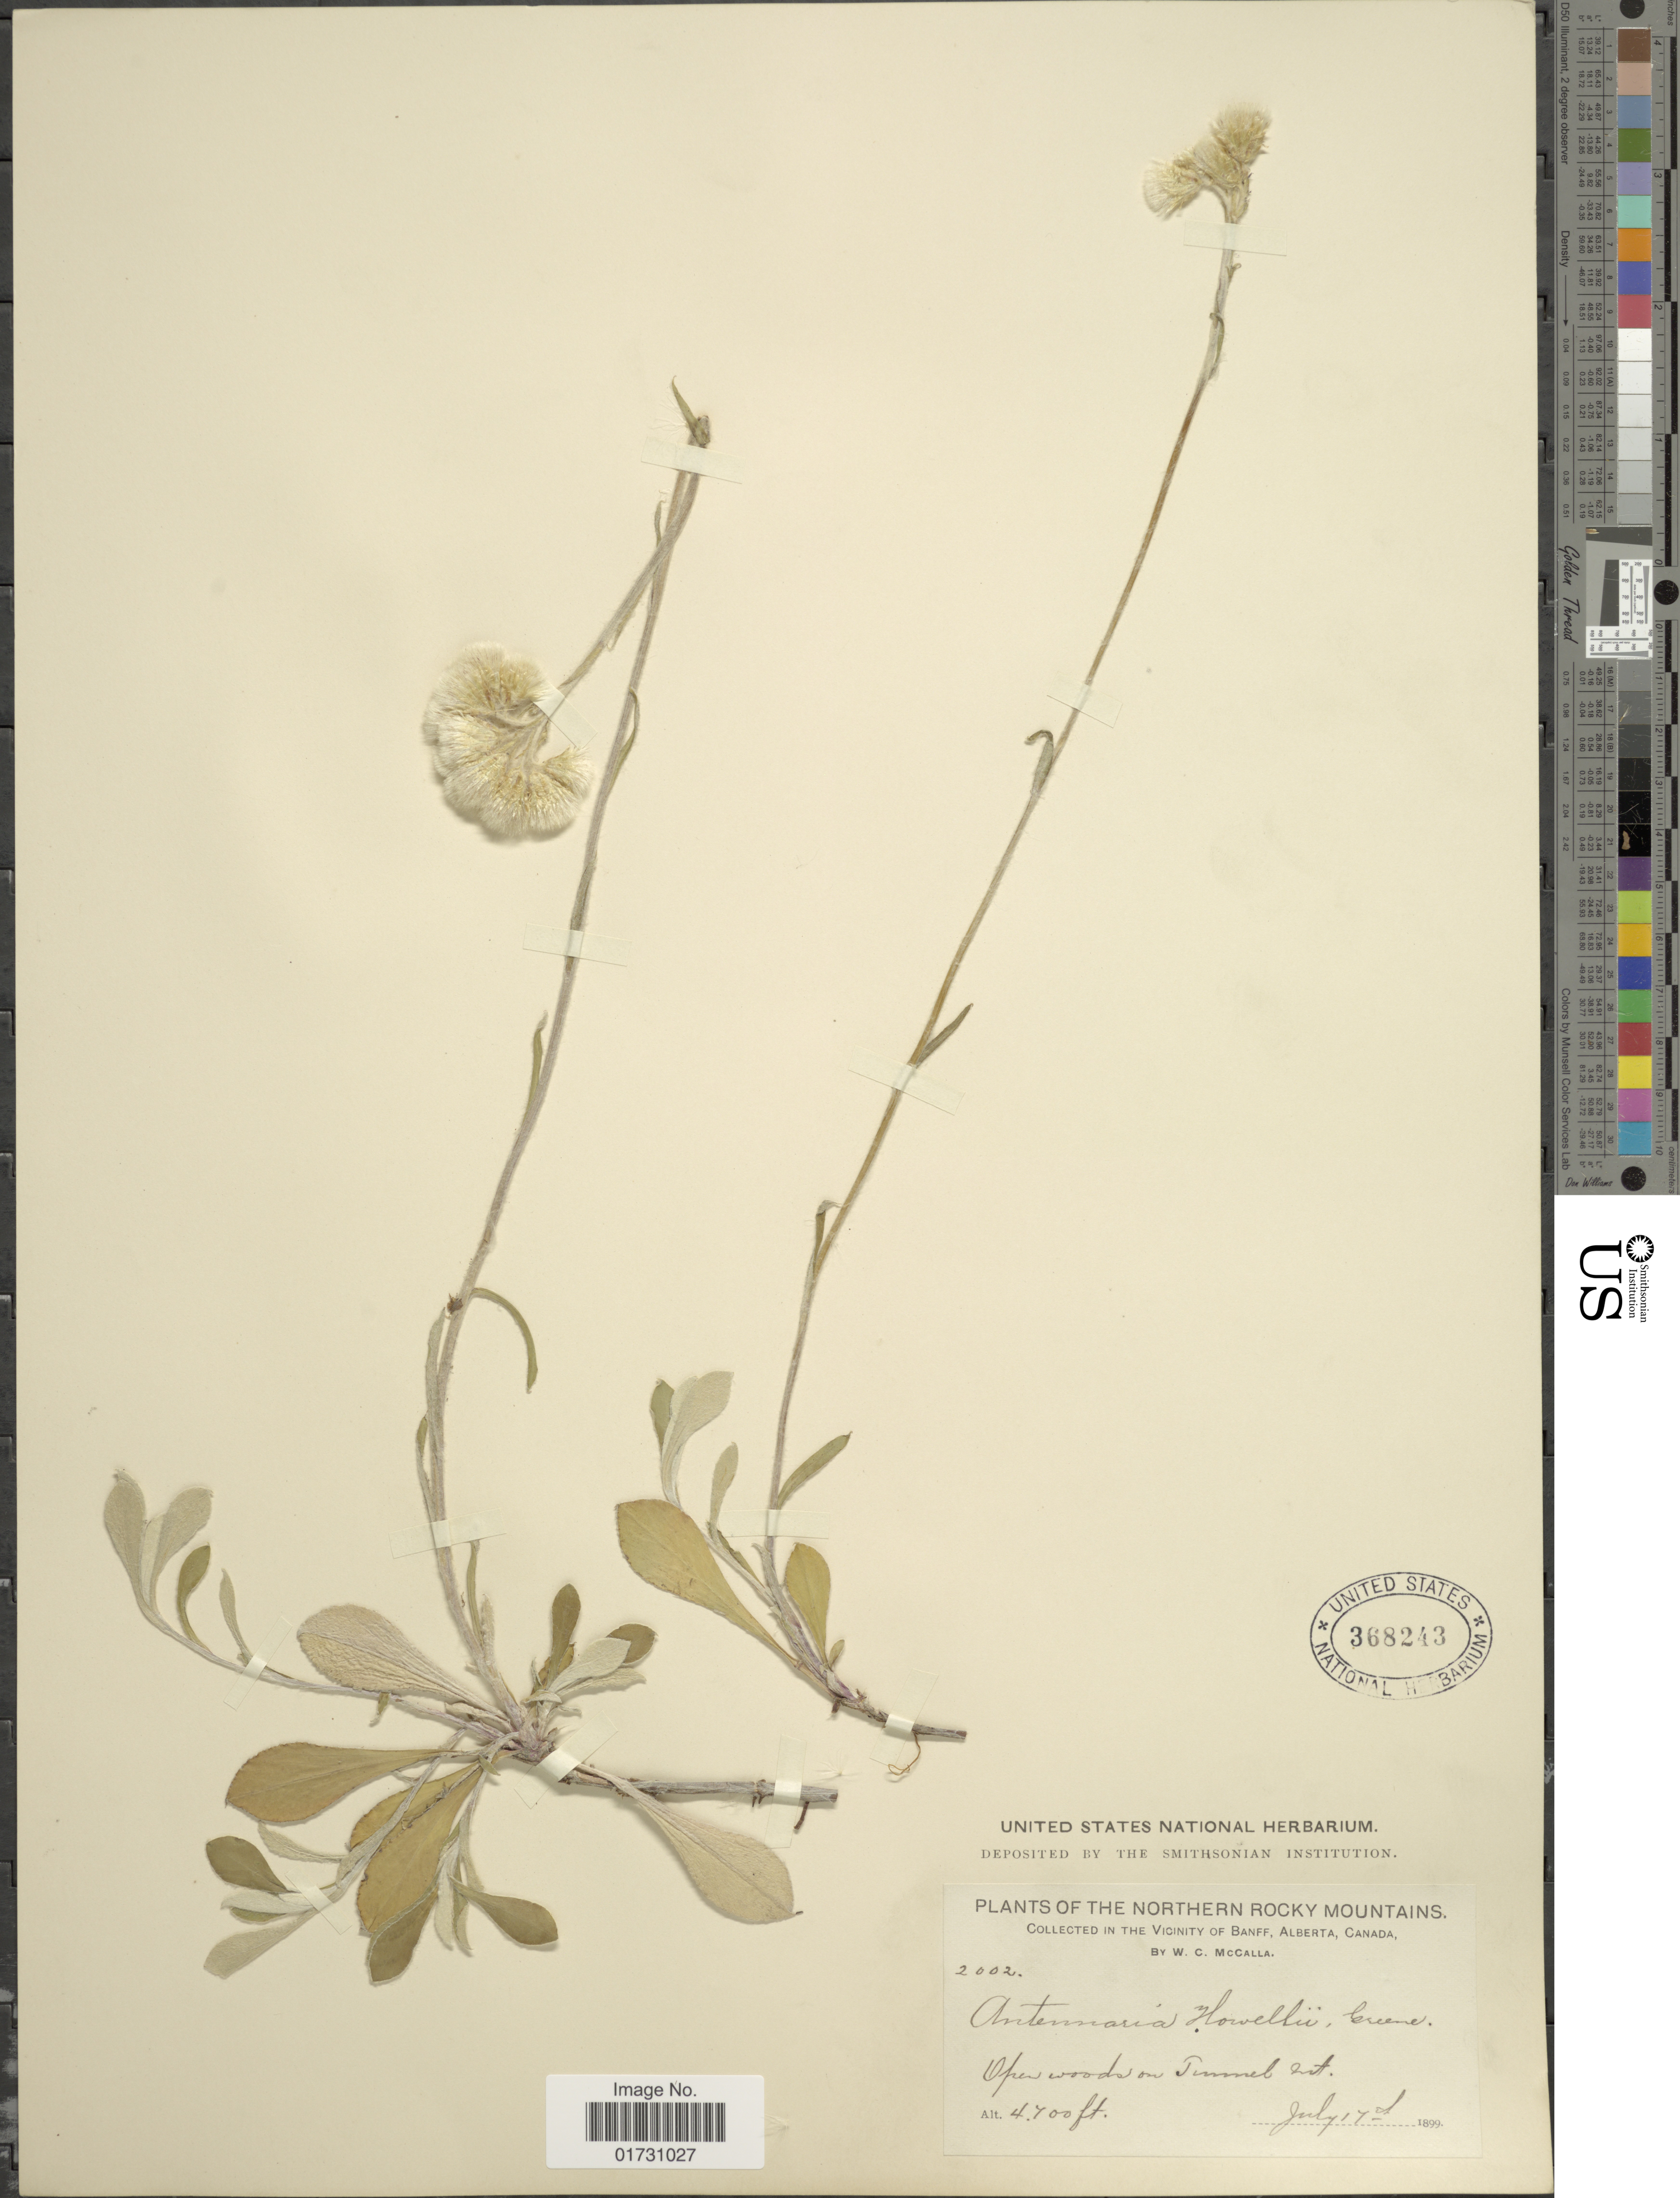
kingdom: Plantae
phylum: Tracheophyta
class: Magnoliopsida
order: Asterales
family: Asteraceae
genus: Antennaria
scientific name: Antennaria howellii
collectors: W. MacCalla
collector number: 2002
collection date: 1899-07-17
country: Canada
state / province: Alberta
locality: The Northern Rocky Mountains, In the Vicinity of Banff, Alberta, Canada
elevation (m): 1433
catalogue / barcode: US 368243